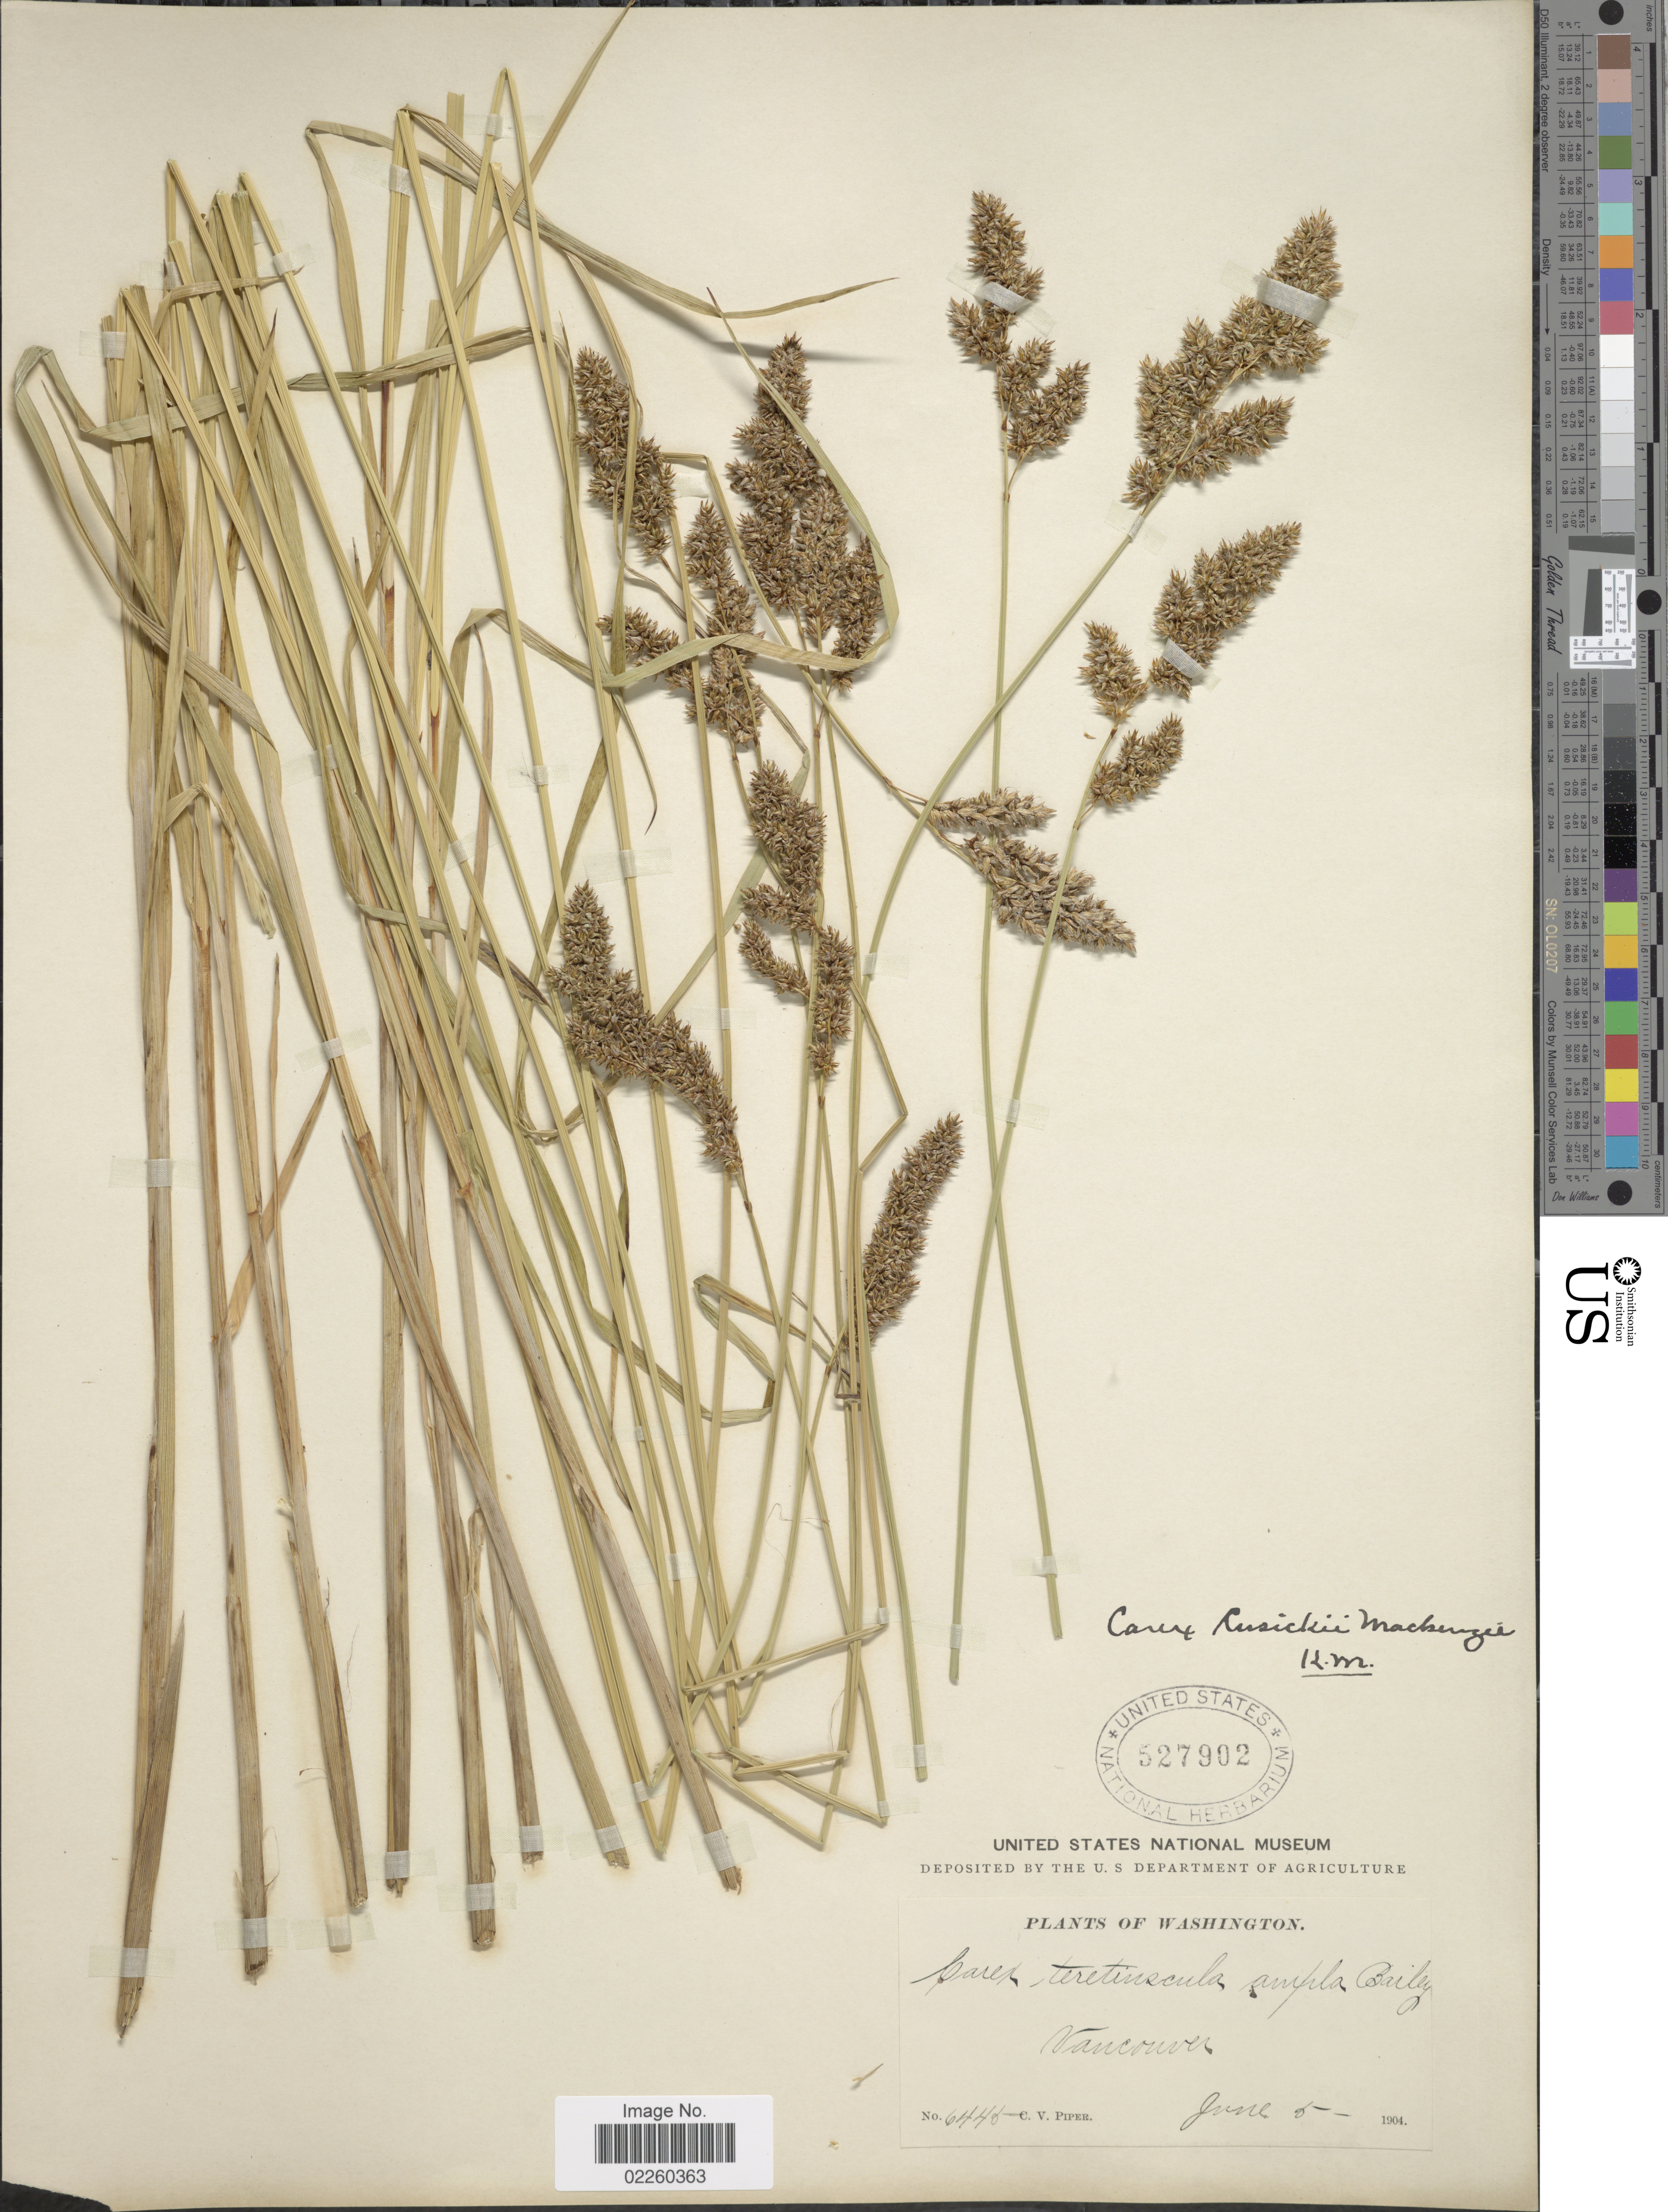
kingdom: Plantae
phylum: Tracheophyta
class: Liliopsida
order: Poales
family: Cyperaceae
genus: Carex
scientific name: Carex cusickii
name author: Mack.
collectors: C. V. Piper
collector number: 6446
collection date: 1904-06-05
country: United States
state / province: Washington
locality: Vancouver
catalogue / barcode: US 527902